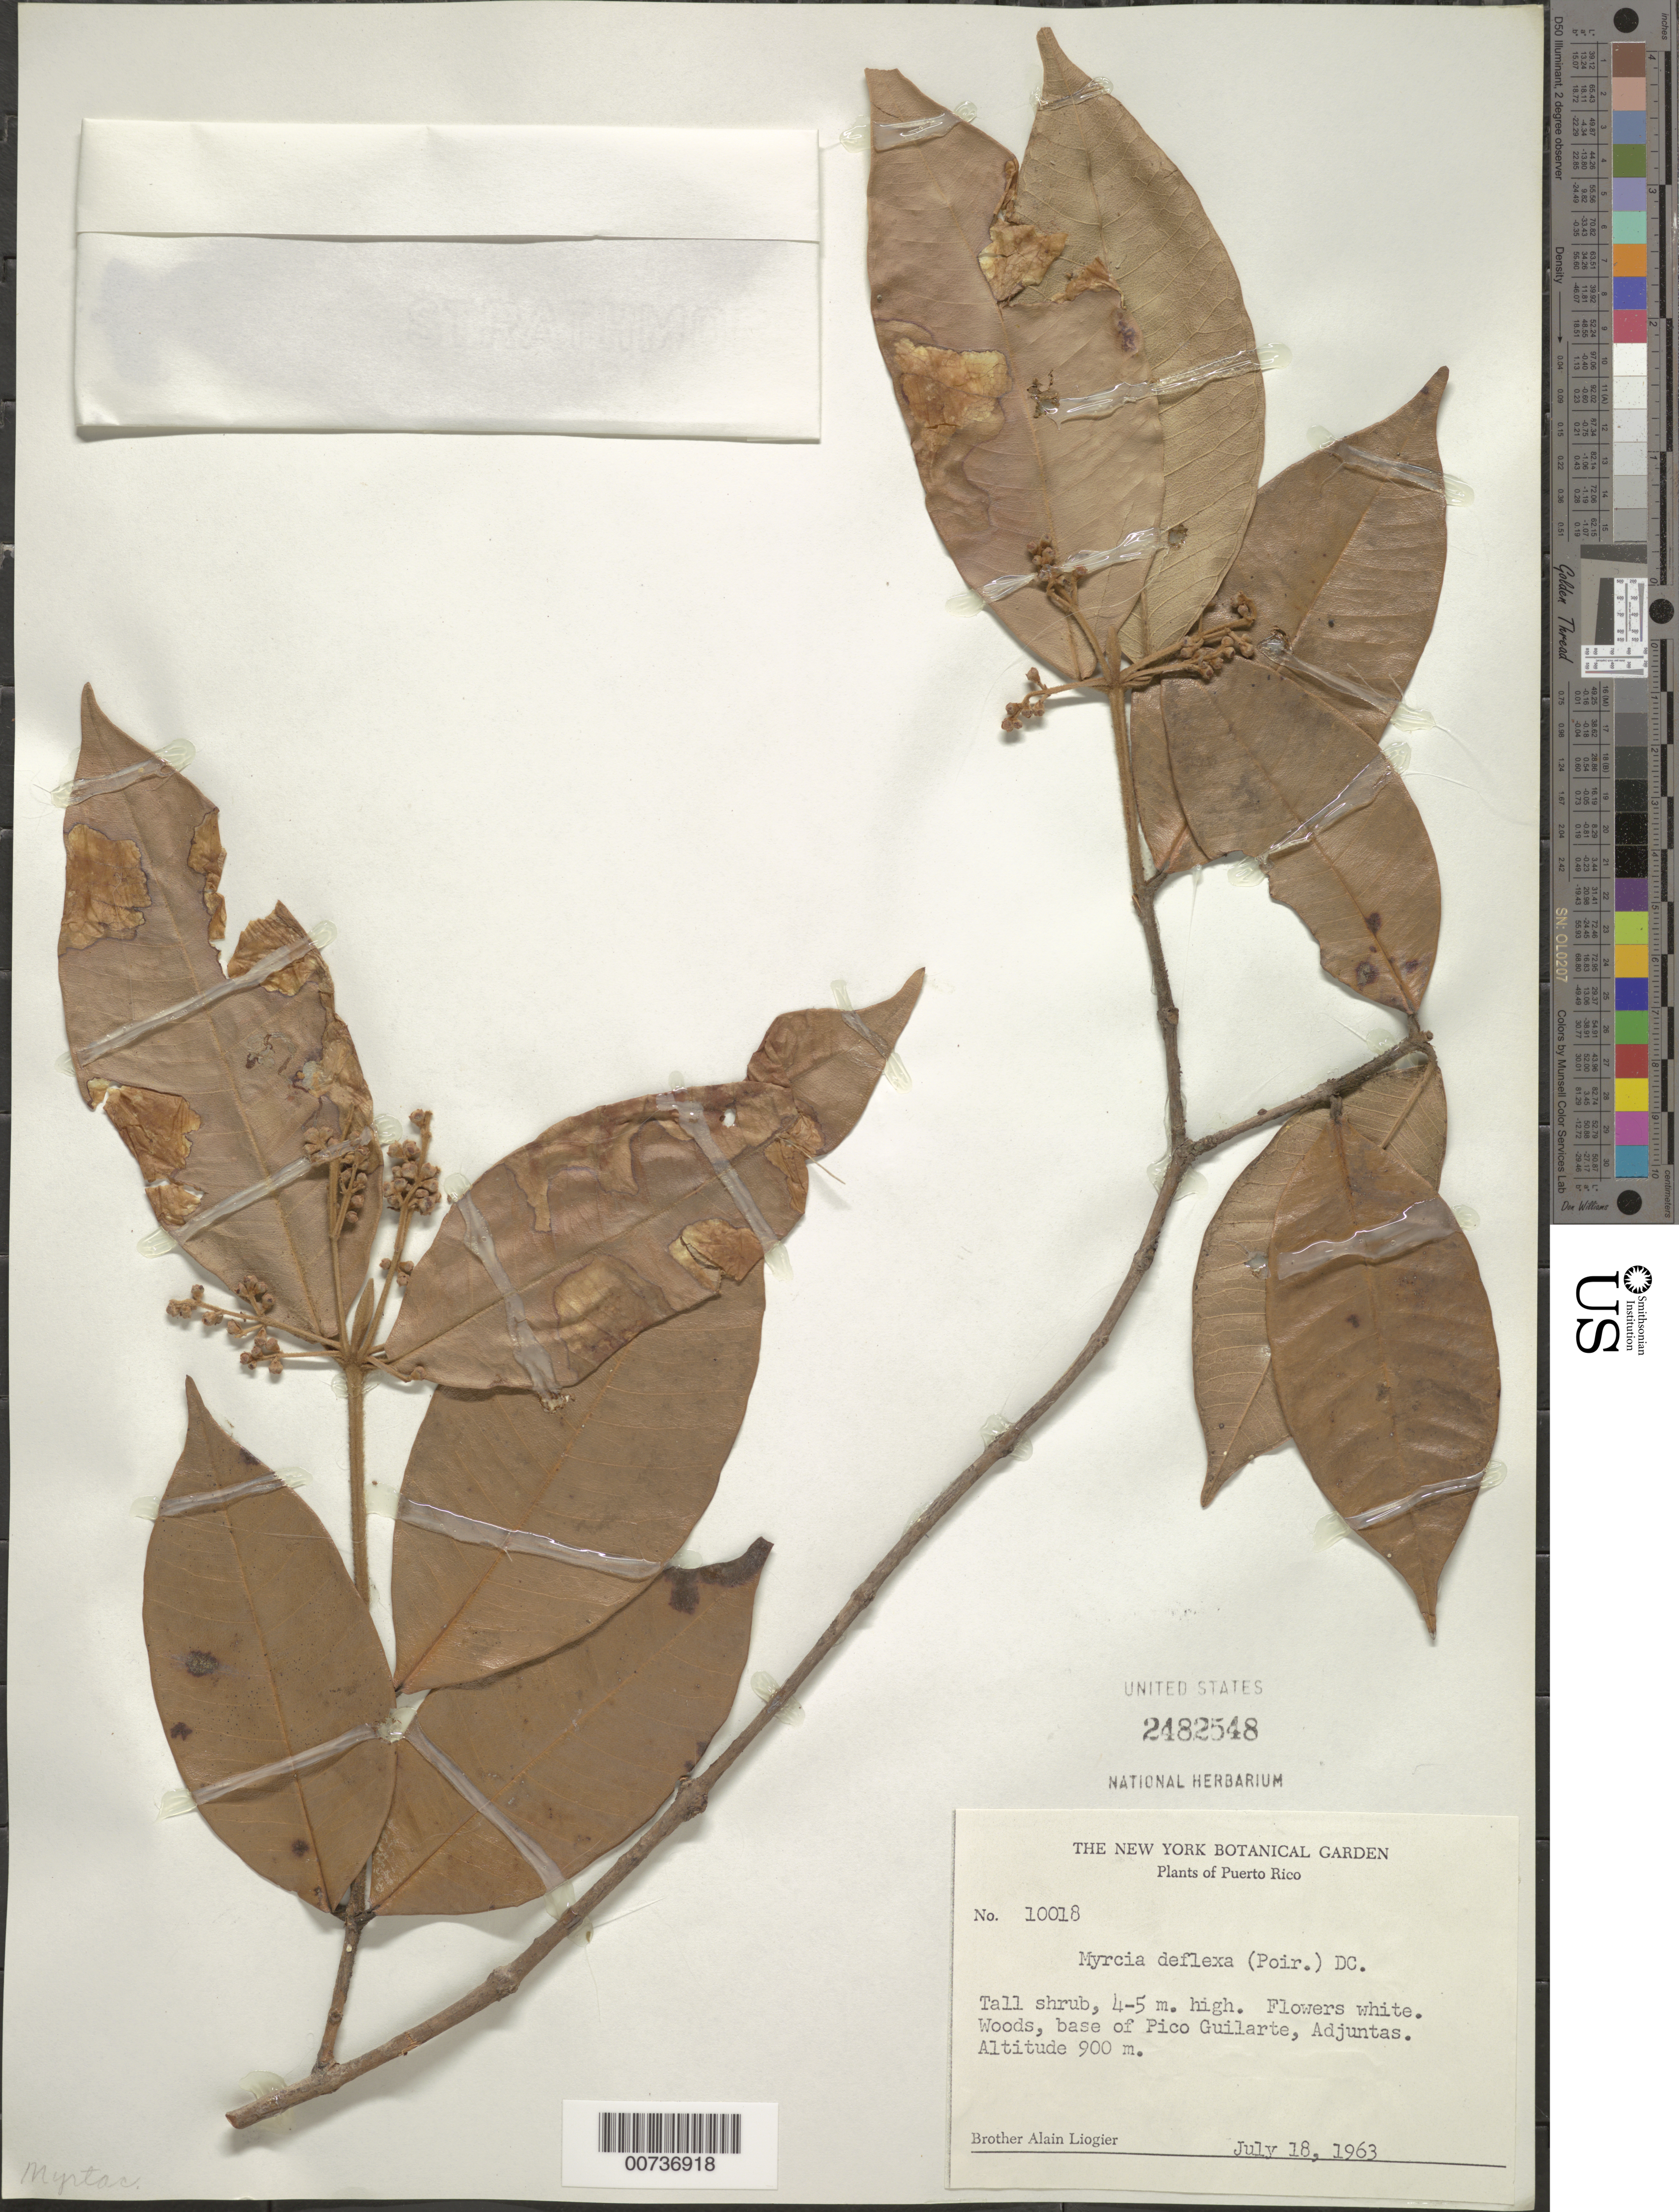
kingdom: Plantae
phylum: Tracheophyta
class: Magnoliopsida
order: Myrtales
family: Myrtaceae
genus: Myrcia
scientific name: Myrcia deflexa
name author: (Poir.) DC.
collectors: A. H. Liogier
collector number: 10018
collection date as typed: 18 Jul 1963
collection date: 1963-07-18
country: Puerto Rico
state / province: Adjuntas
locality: Base of Pico Guilarte, Adjuntas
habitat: Woods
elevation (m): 900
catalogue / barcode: US 2482548